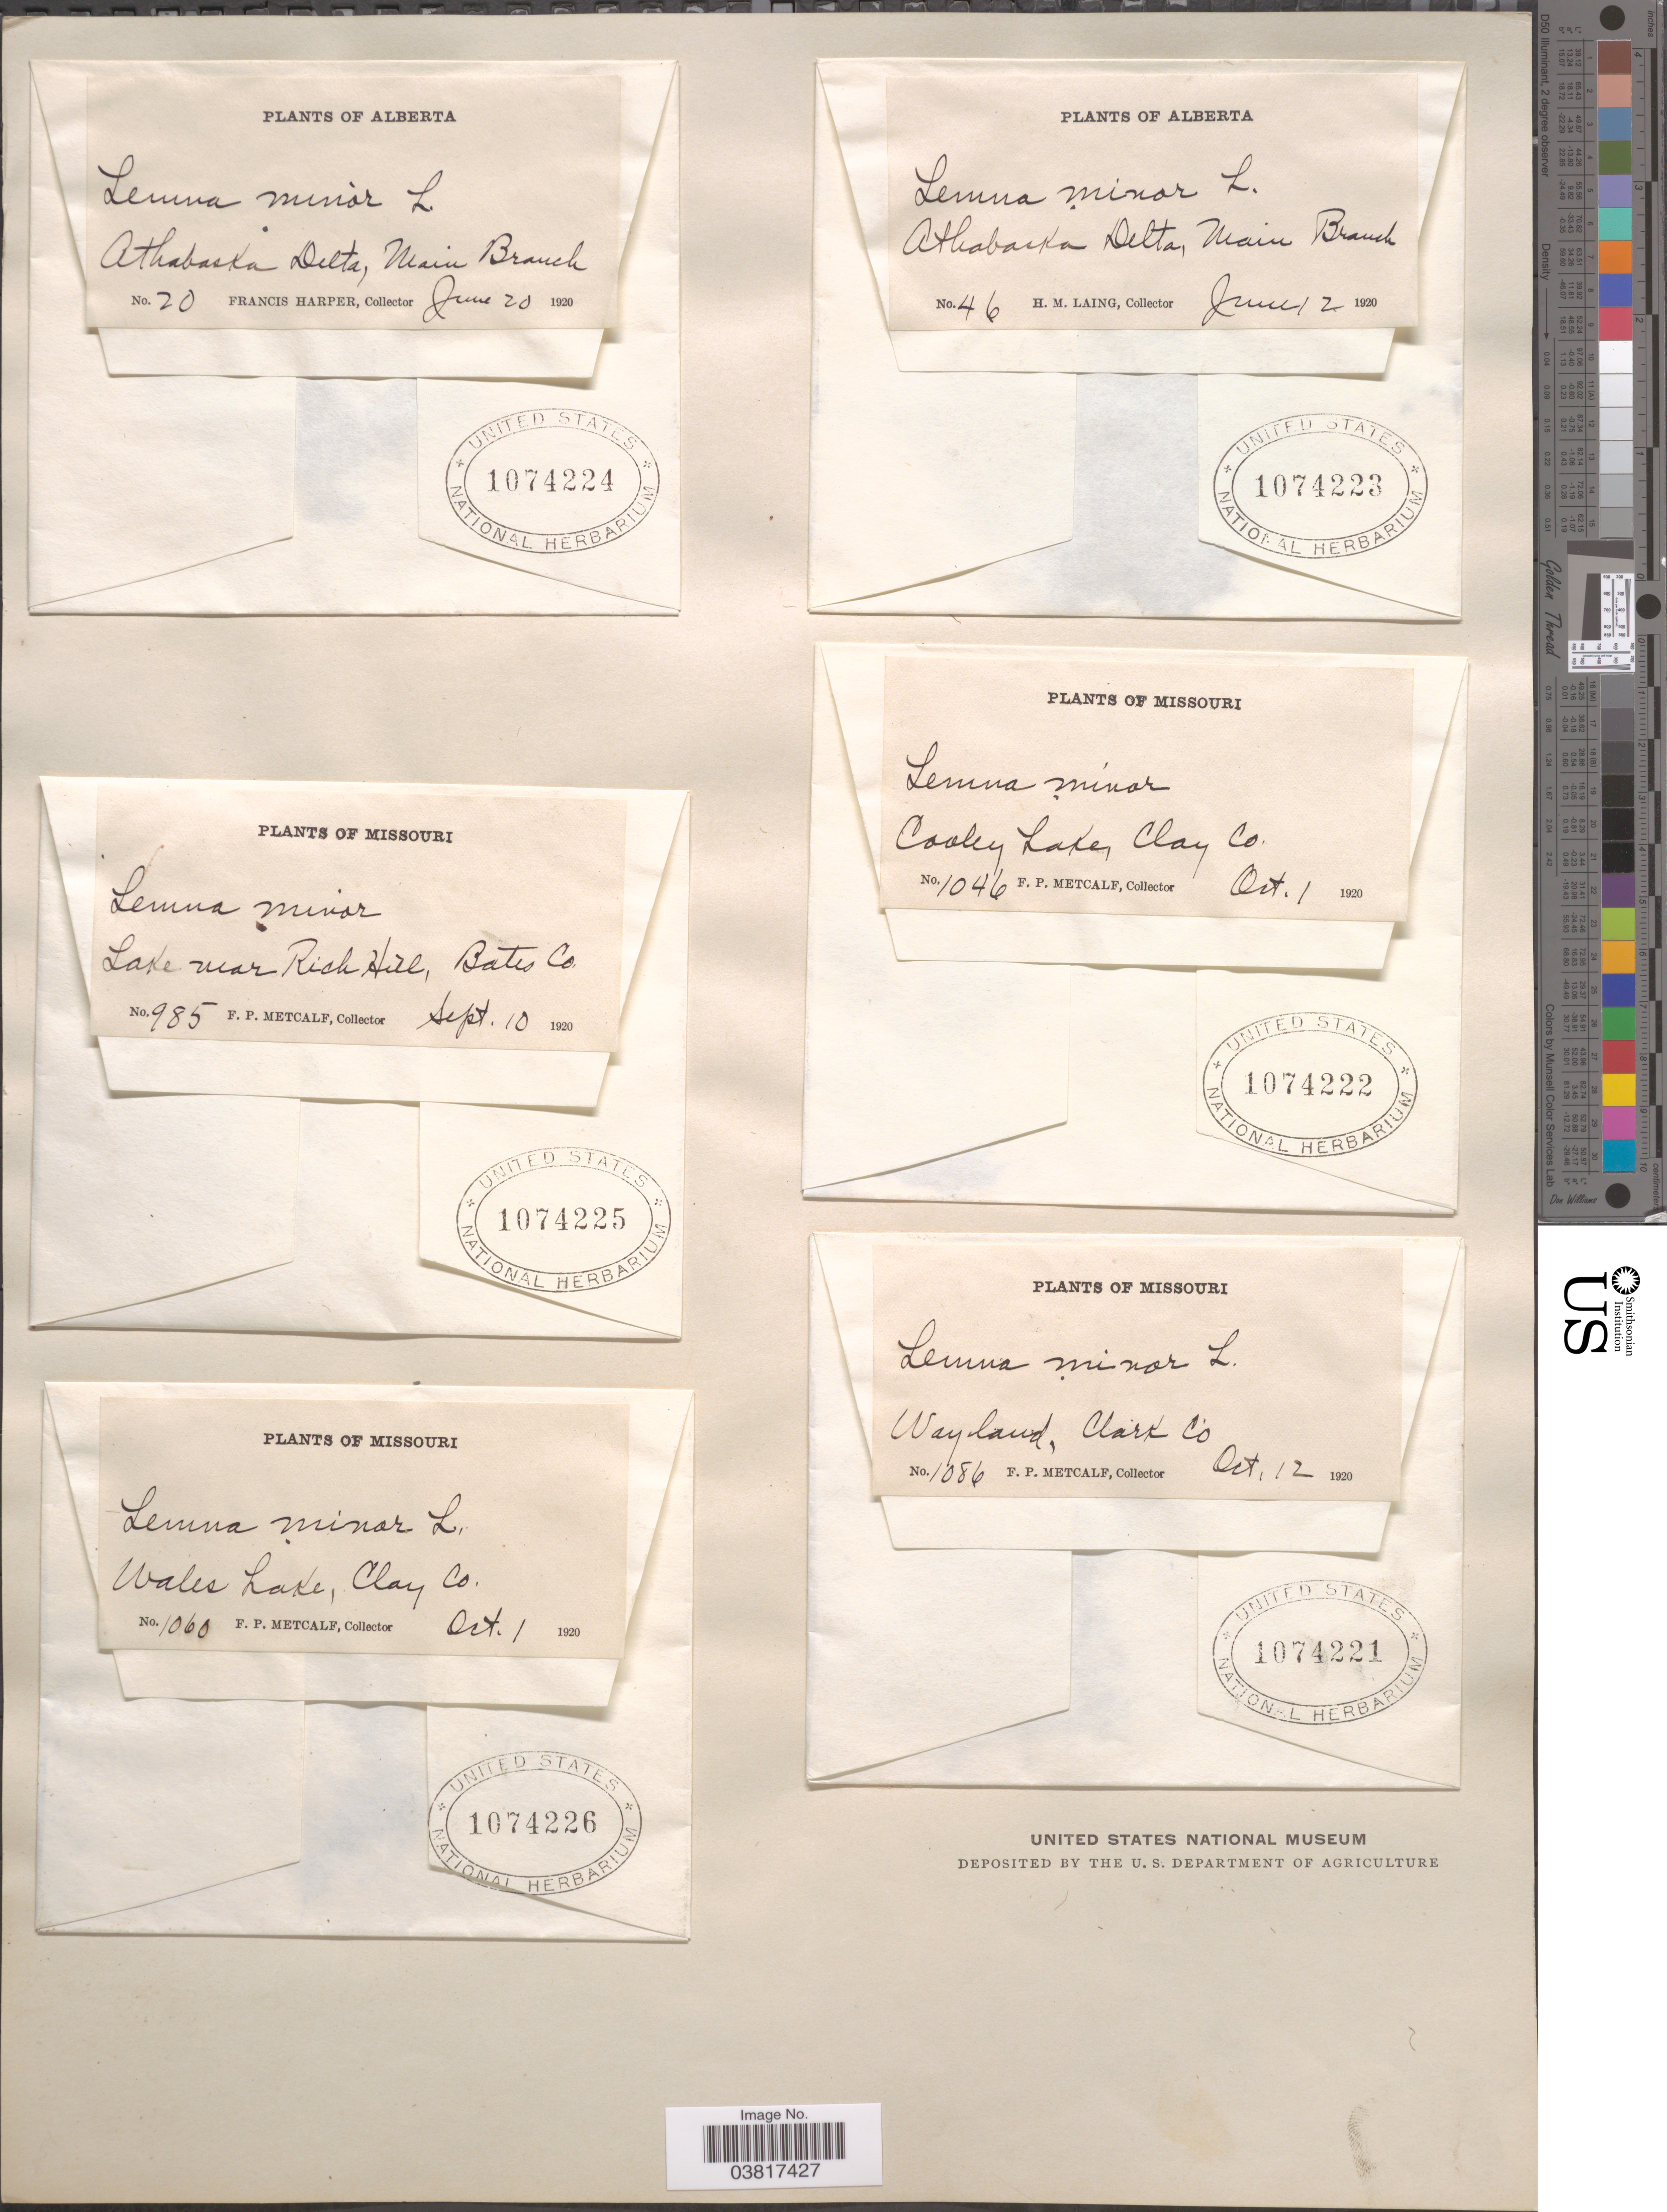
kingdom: Plantae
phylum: Tracheophyta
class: Liliopsida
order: Alismatales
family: Araceae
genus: Lemna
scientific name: Lemna minor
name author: L.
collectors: F. Metcalf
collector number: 1060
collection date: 1920-10-01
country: United States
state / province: Missouri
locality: Wales Lake, Clay Co.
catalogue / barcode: US 1074226-6